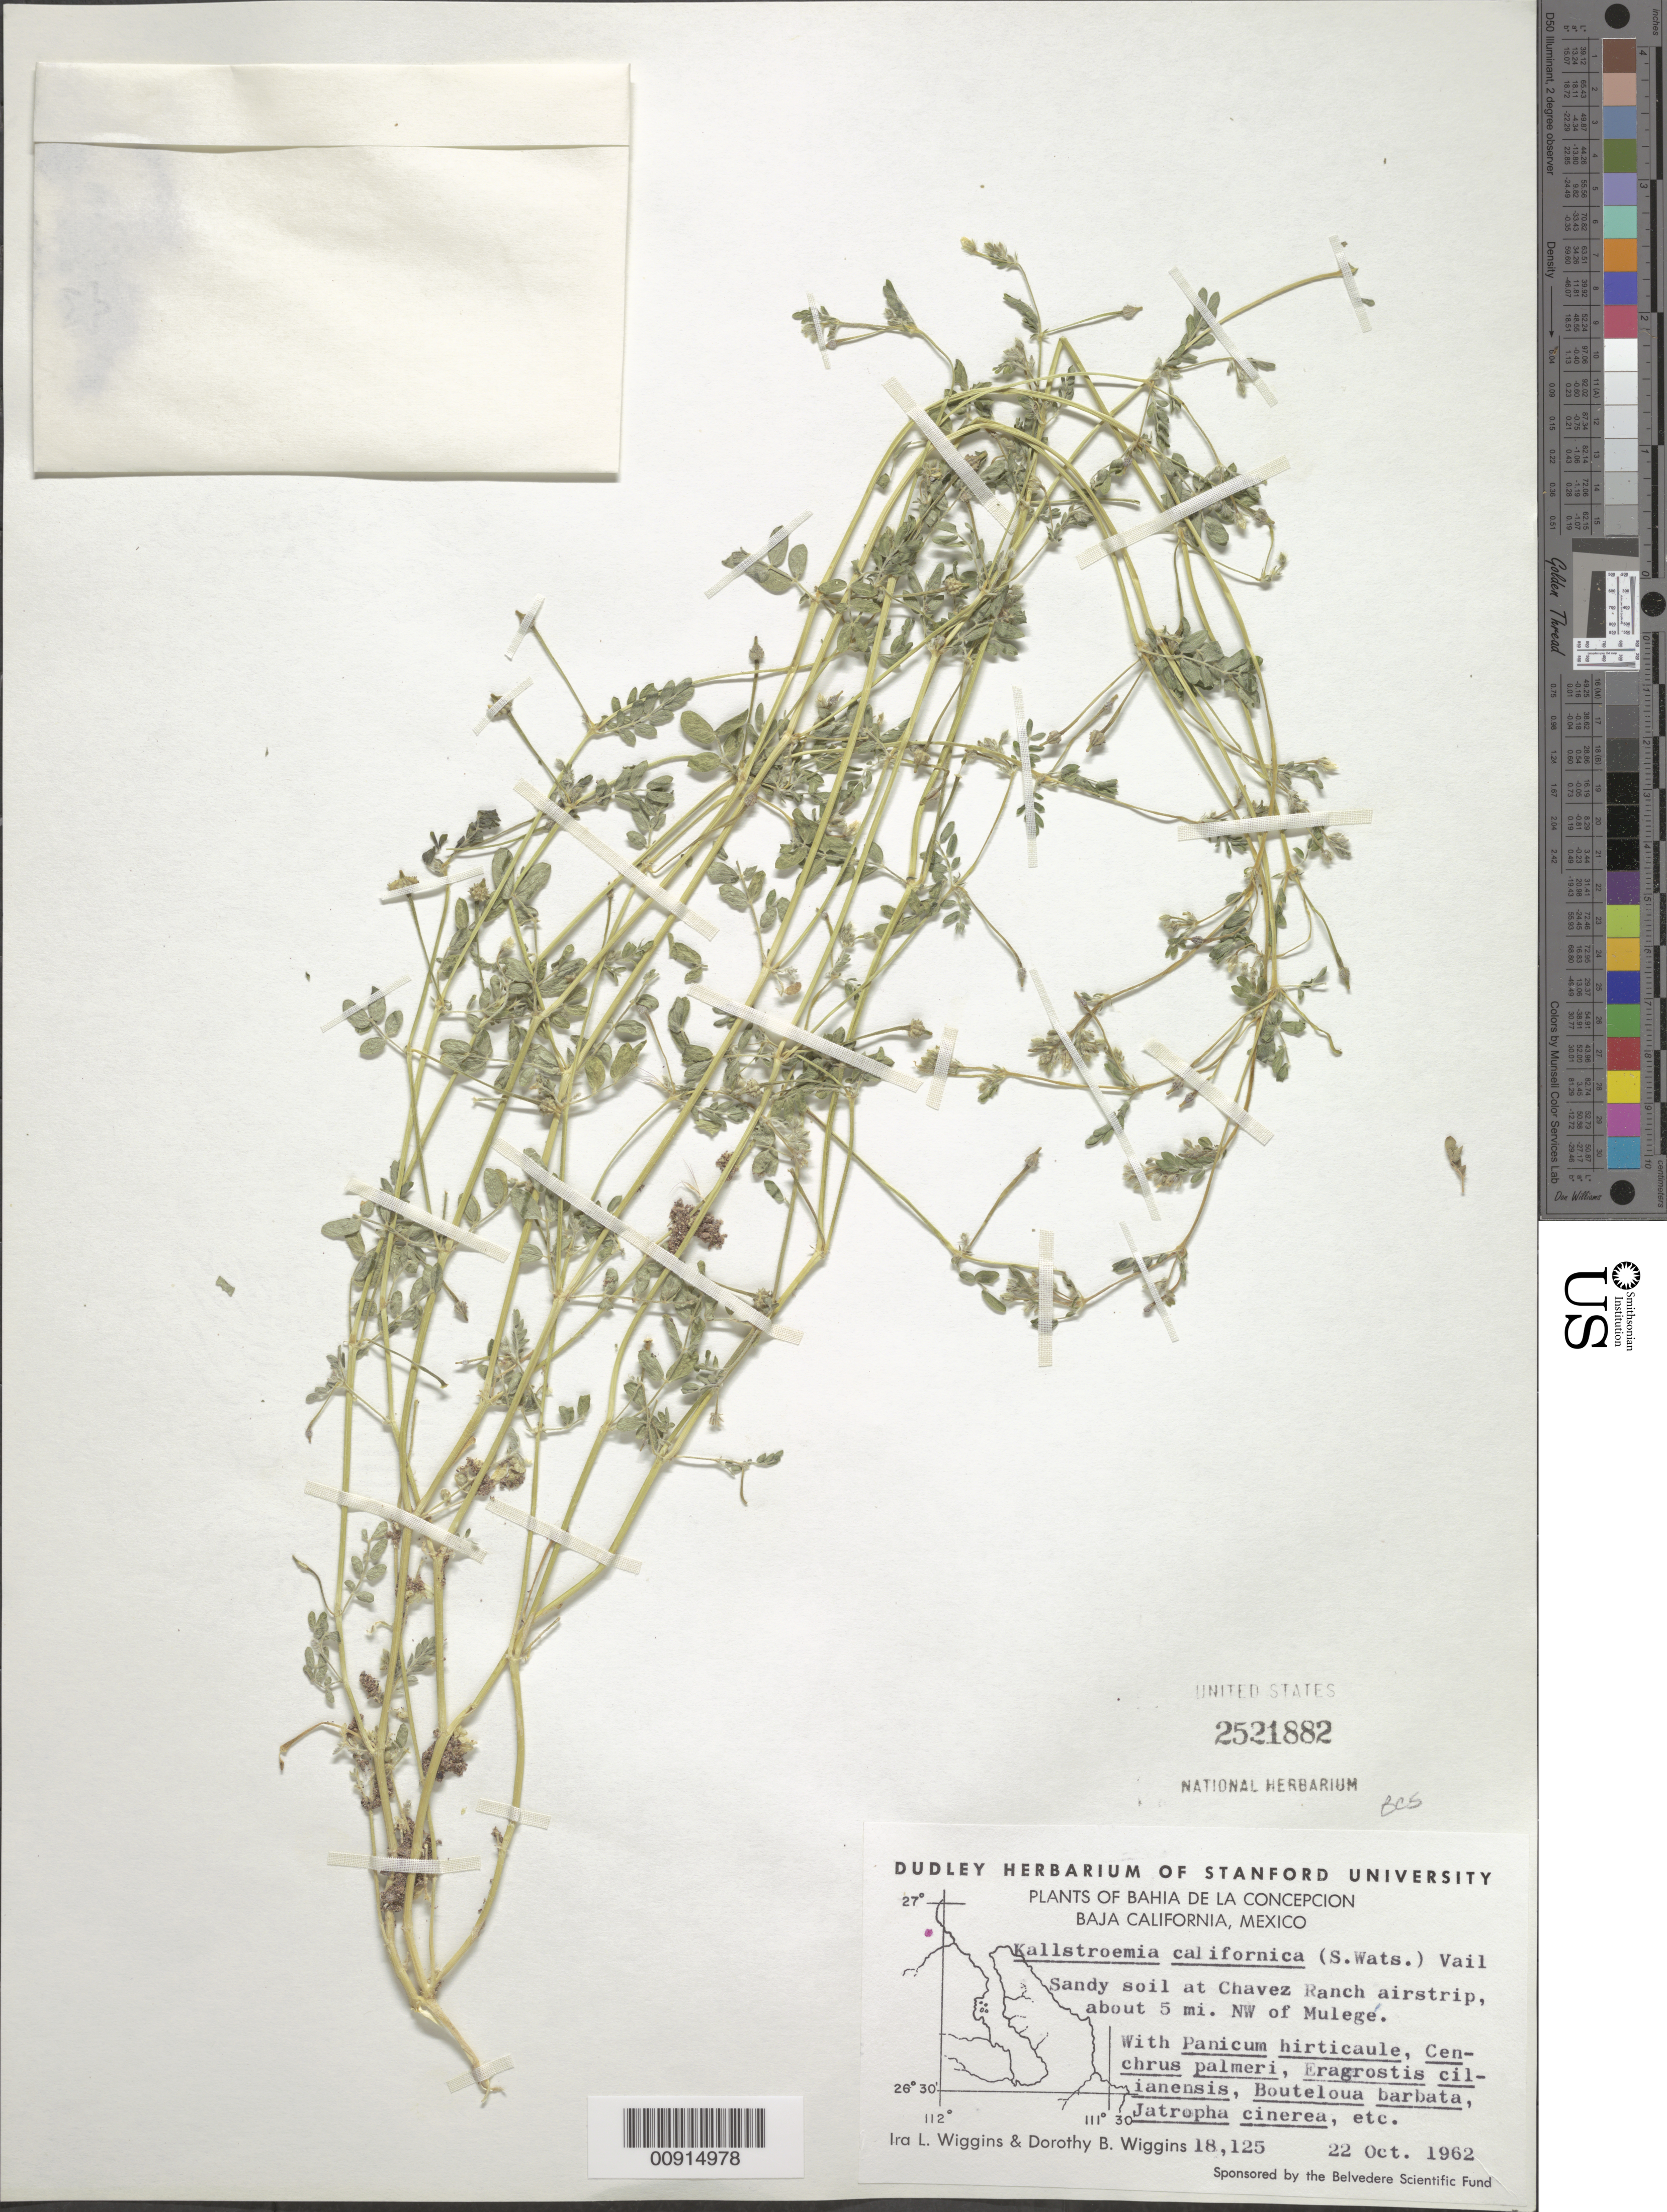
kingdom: Plantae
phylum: Tracheophyta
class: Magnoliopsida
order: Zygophyllales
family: Zygophyllaceae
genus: Kallstroemia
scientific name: Kallstroemia californica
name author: (S. Watson) Vail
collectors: I. L. Wiggins & D. B. Wiggins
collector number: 18125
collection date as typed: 22 Oct 1962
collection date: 1962-10-22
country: Mexico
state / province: Baja California Sur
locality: At Chavez Ranch airstrip, about 5 mi. NW of Mulegé. Bahía de la Concepción, Baja California.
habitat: Sandy soil. With Panicum hirticaule, Cenchrus palmeri, Eragrostis cilianensis, Bouteloua barbata, Jatropha cinerea, etc.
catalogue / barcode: US 2521882